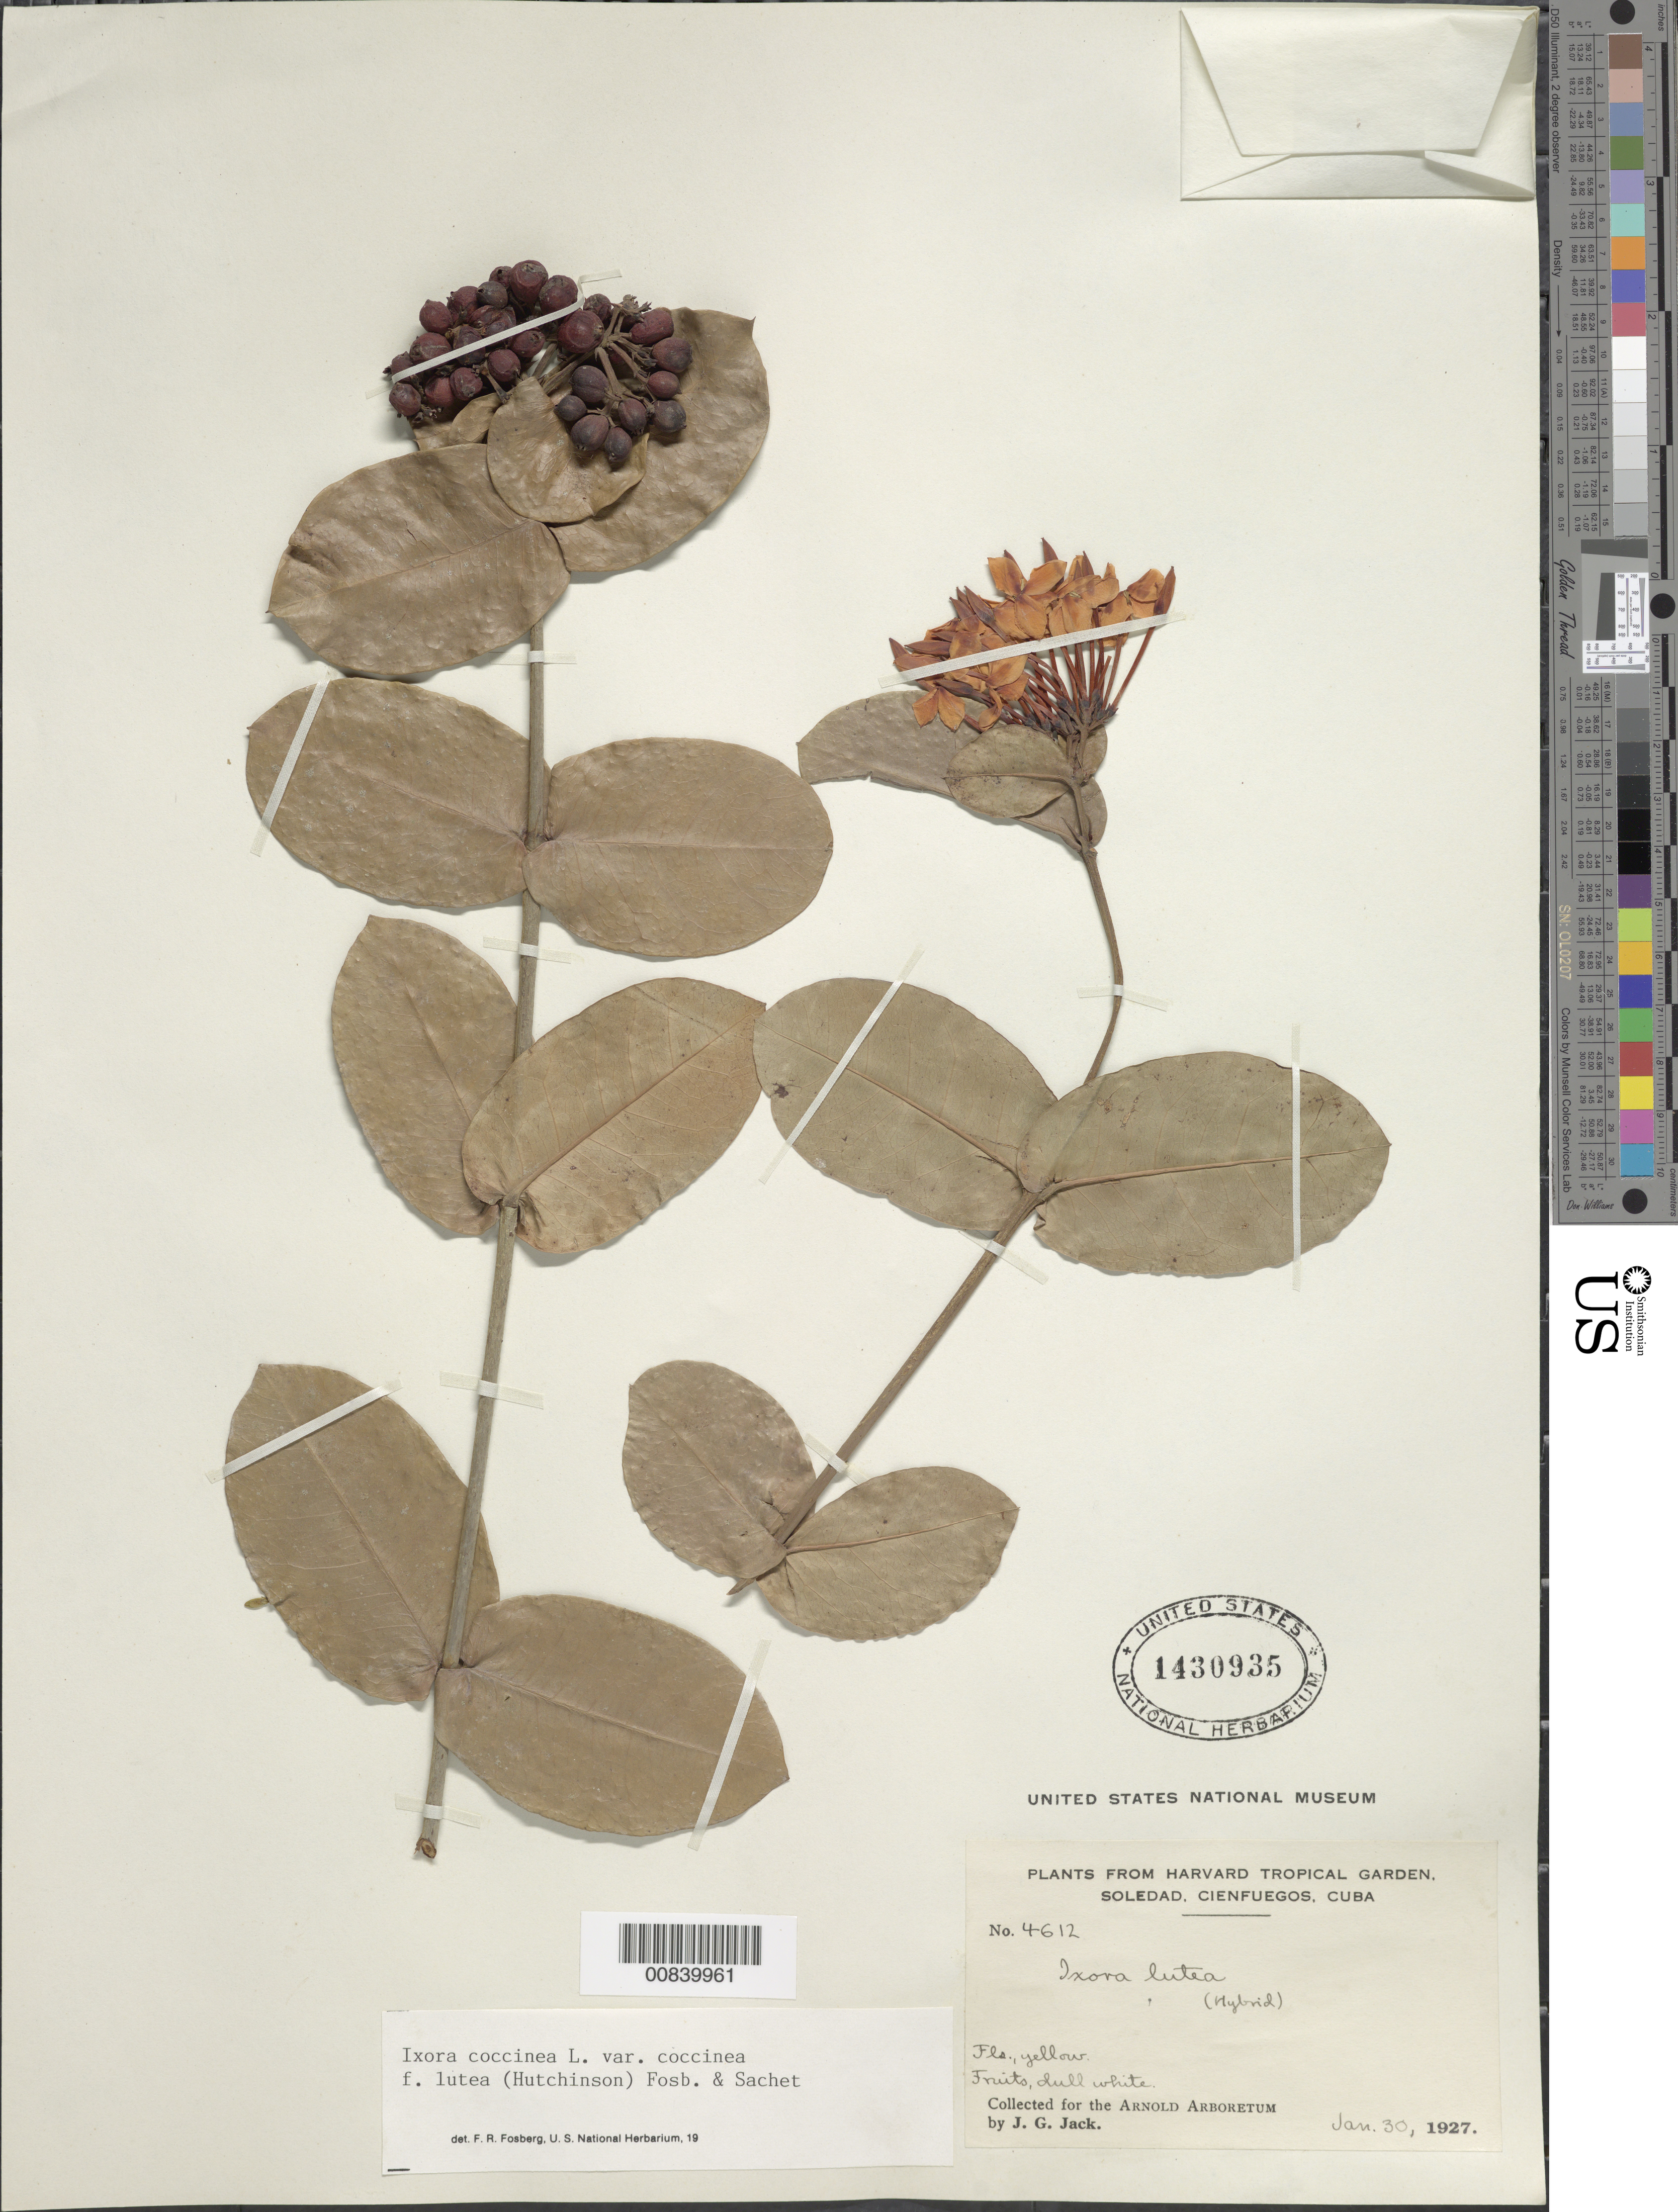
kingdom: Plantae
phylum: Tracheophyta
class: Magnoliopsida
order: Gentianales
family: Rubiaceae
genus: Ixora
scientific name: Ixora coccinea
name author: L.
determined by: Fosberg, F. R.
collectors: J. G. Jack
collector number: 4612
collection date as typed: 30 Jan 1927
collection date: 1927-01-30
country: Cuba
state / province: Cienfuegos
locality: Soledad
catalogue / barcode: US 1430935